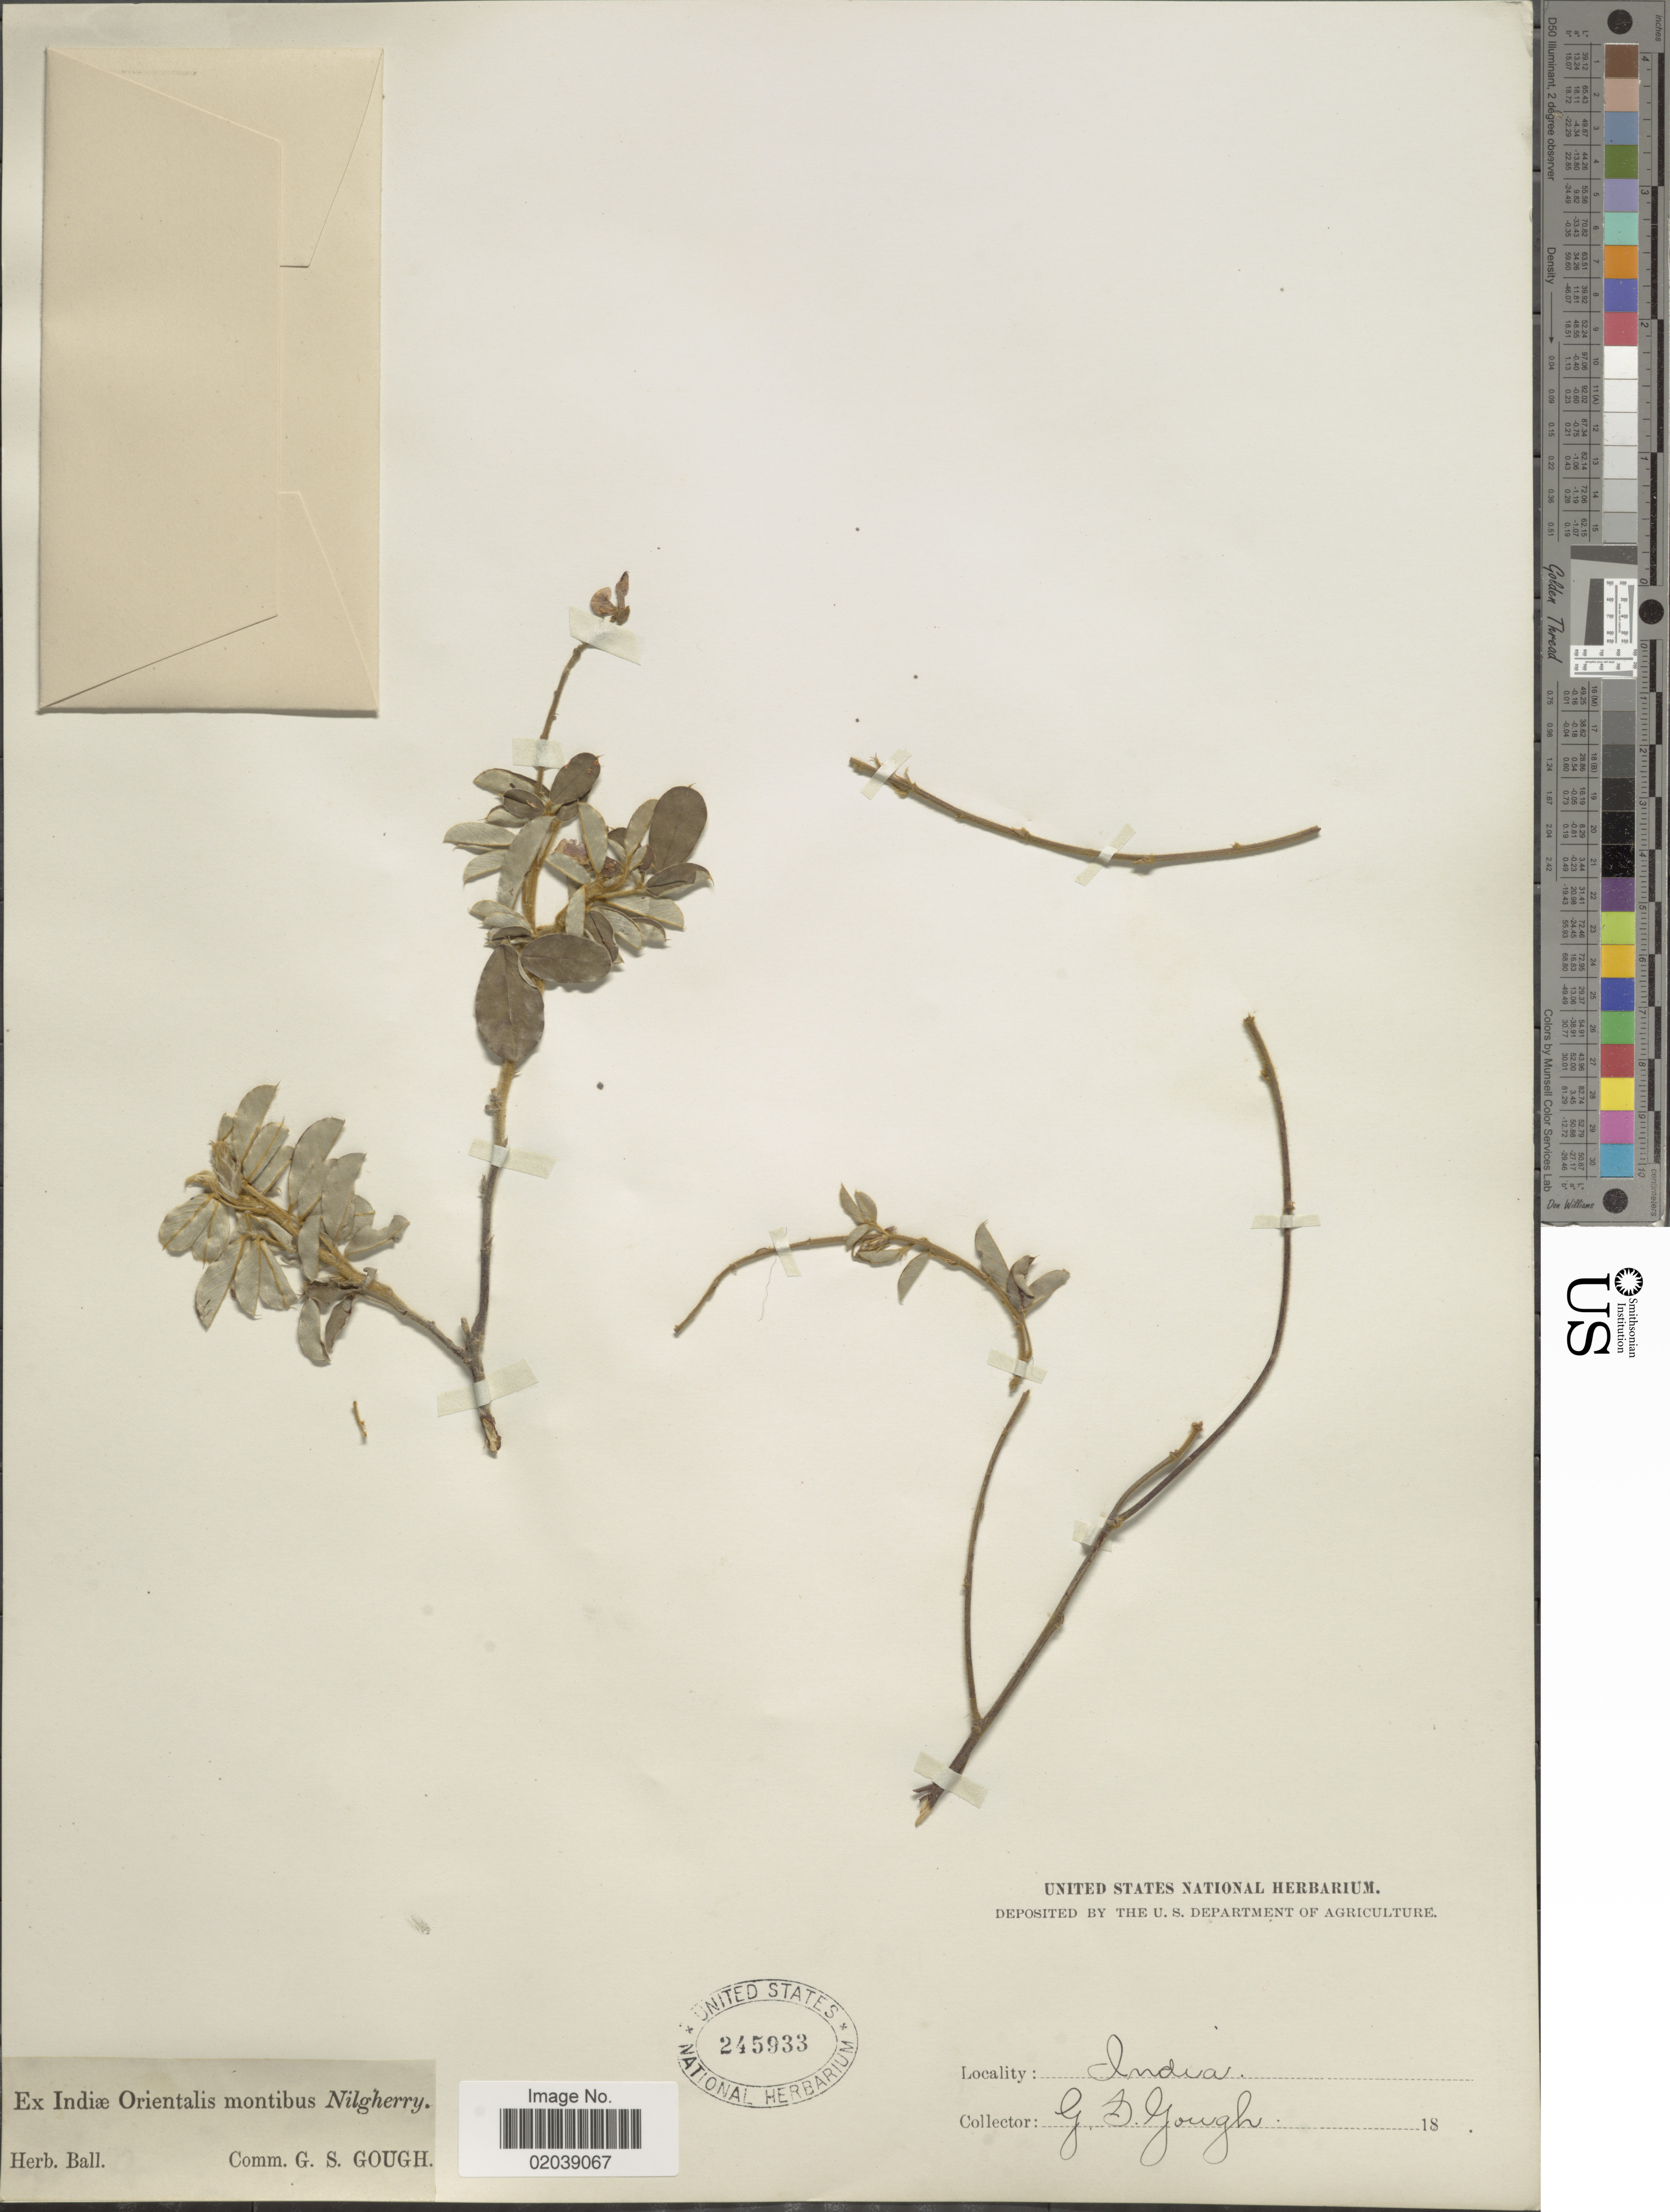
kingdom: Plantae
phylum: Tracheophyta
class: Magnoliopsida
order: Fabales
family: Fabaceae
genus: Astragalus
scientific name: Astragalus sp.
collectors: G. S. Gough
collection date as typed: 18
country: India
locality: Indiae Orientalis montibus Nilgherry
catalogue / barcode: US 245933